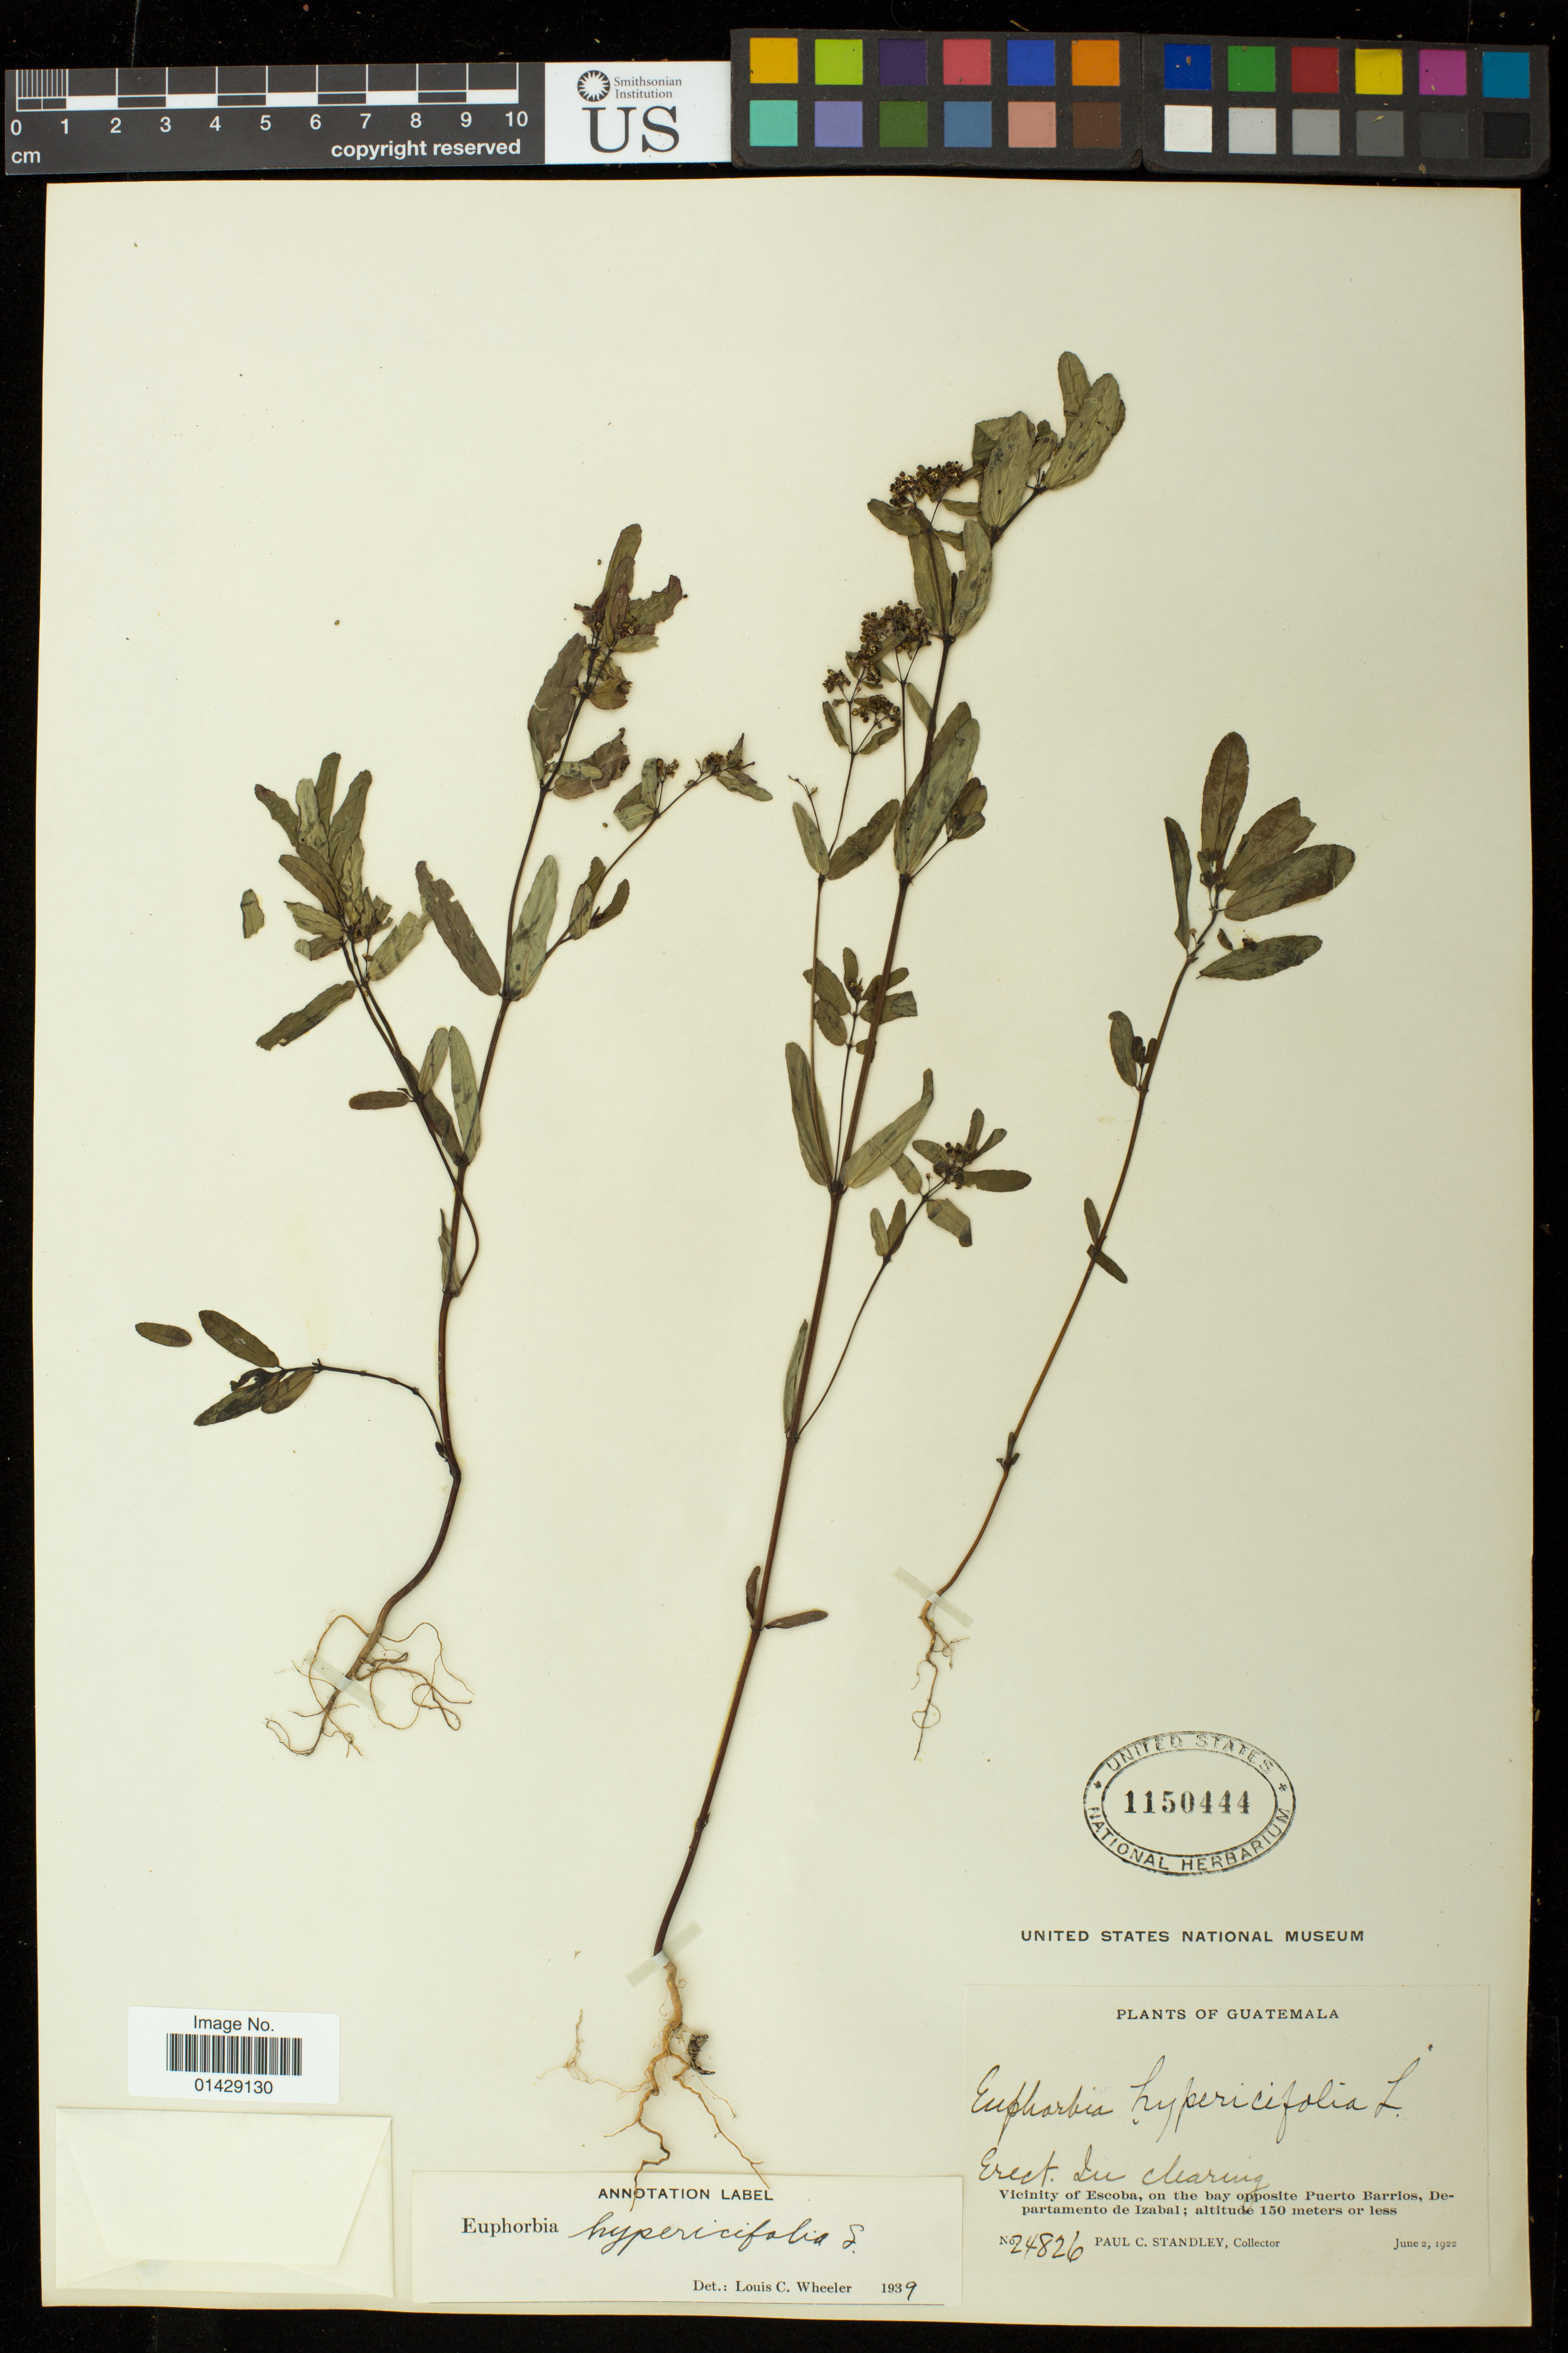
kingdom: Plantae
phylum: Tracheophyta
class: Magnoliopsida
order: Malpighiales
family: Euphorbiaceae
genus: Euphorbia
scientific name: Euphorbia hypericifolia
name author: L.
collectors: P. C. Standley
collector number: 24826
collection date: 1922-06-02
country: Guatemala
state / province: Izabal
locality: Vicinity of Escoba, on the bay opposite Puerto Barrios, Departamento de Izabal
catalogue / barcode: US 1150444